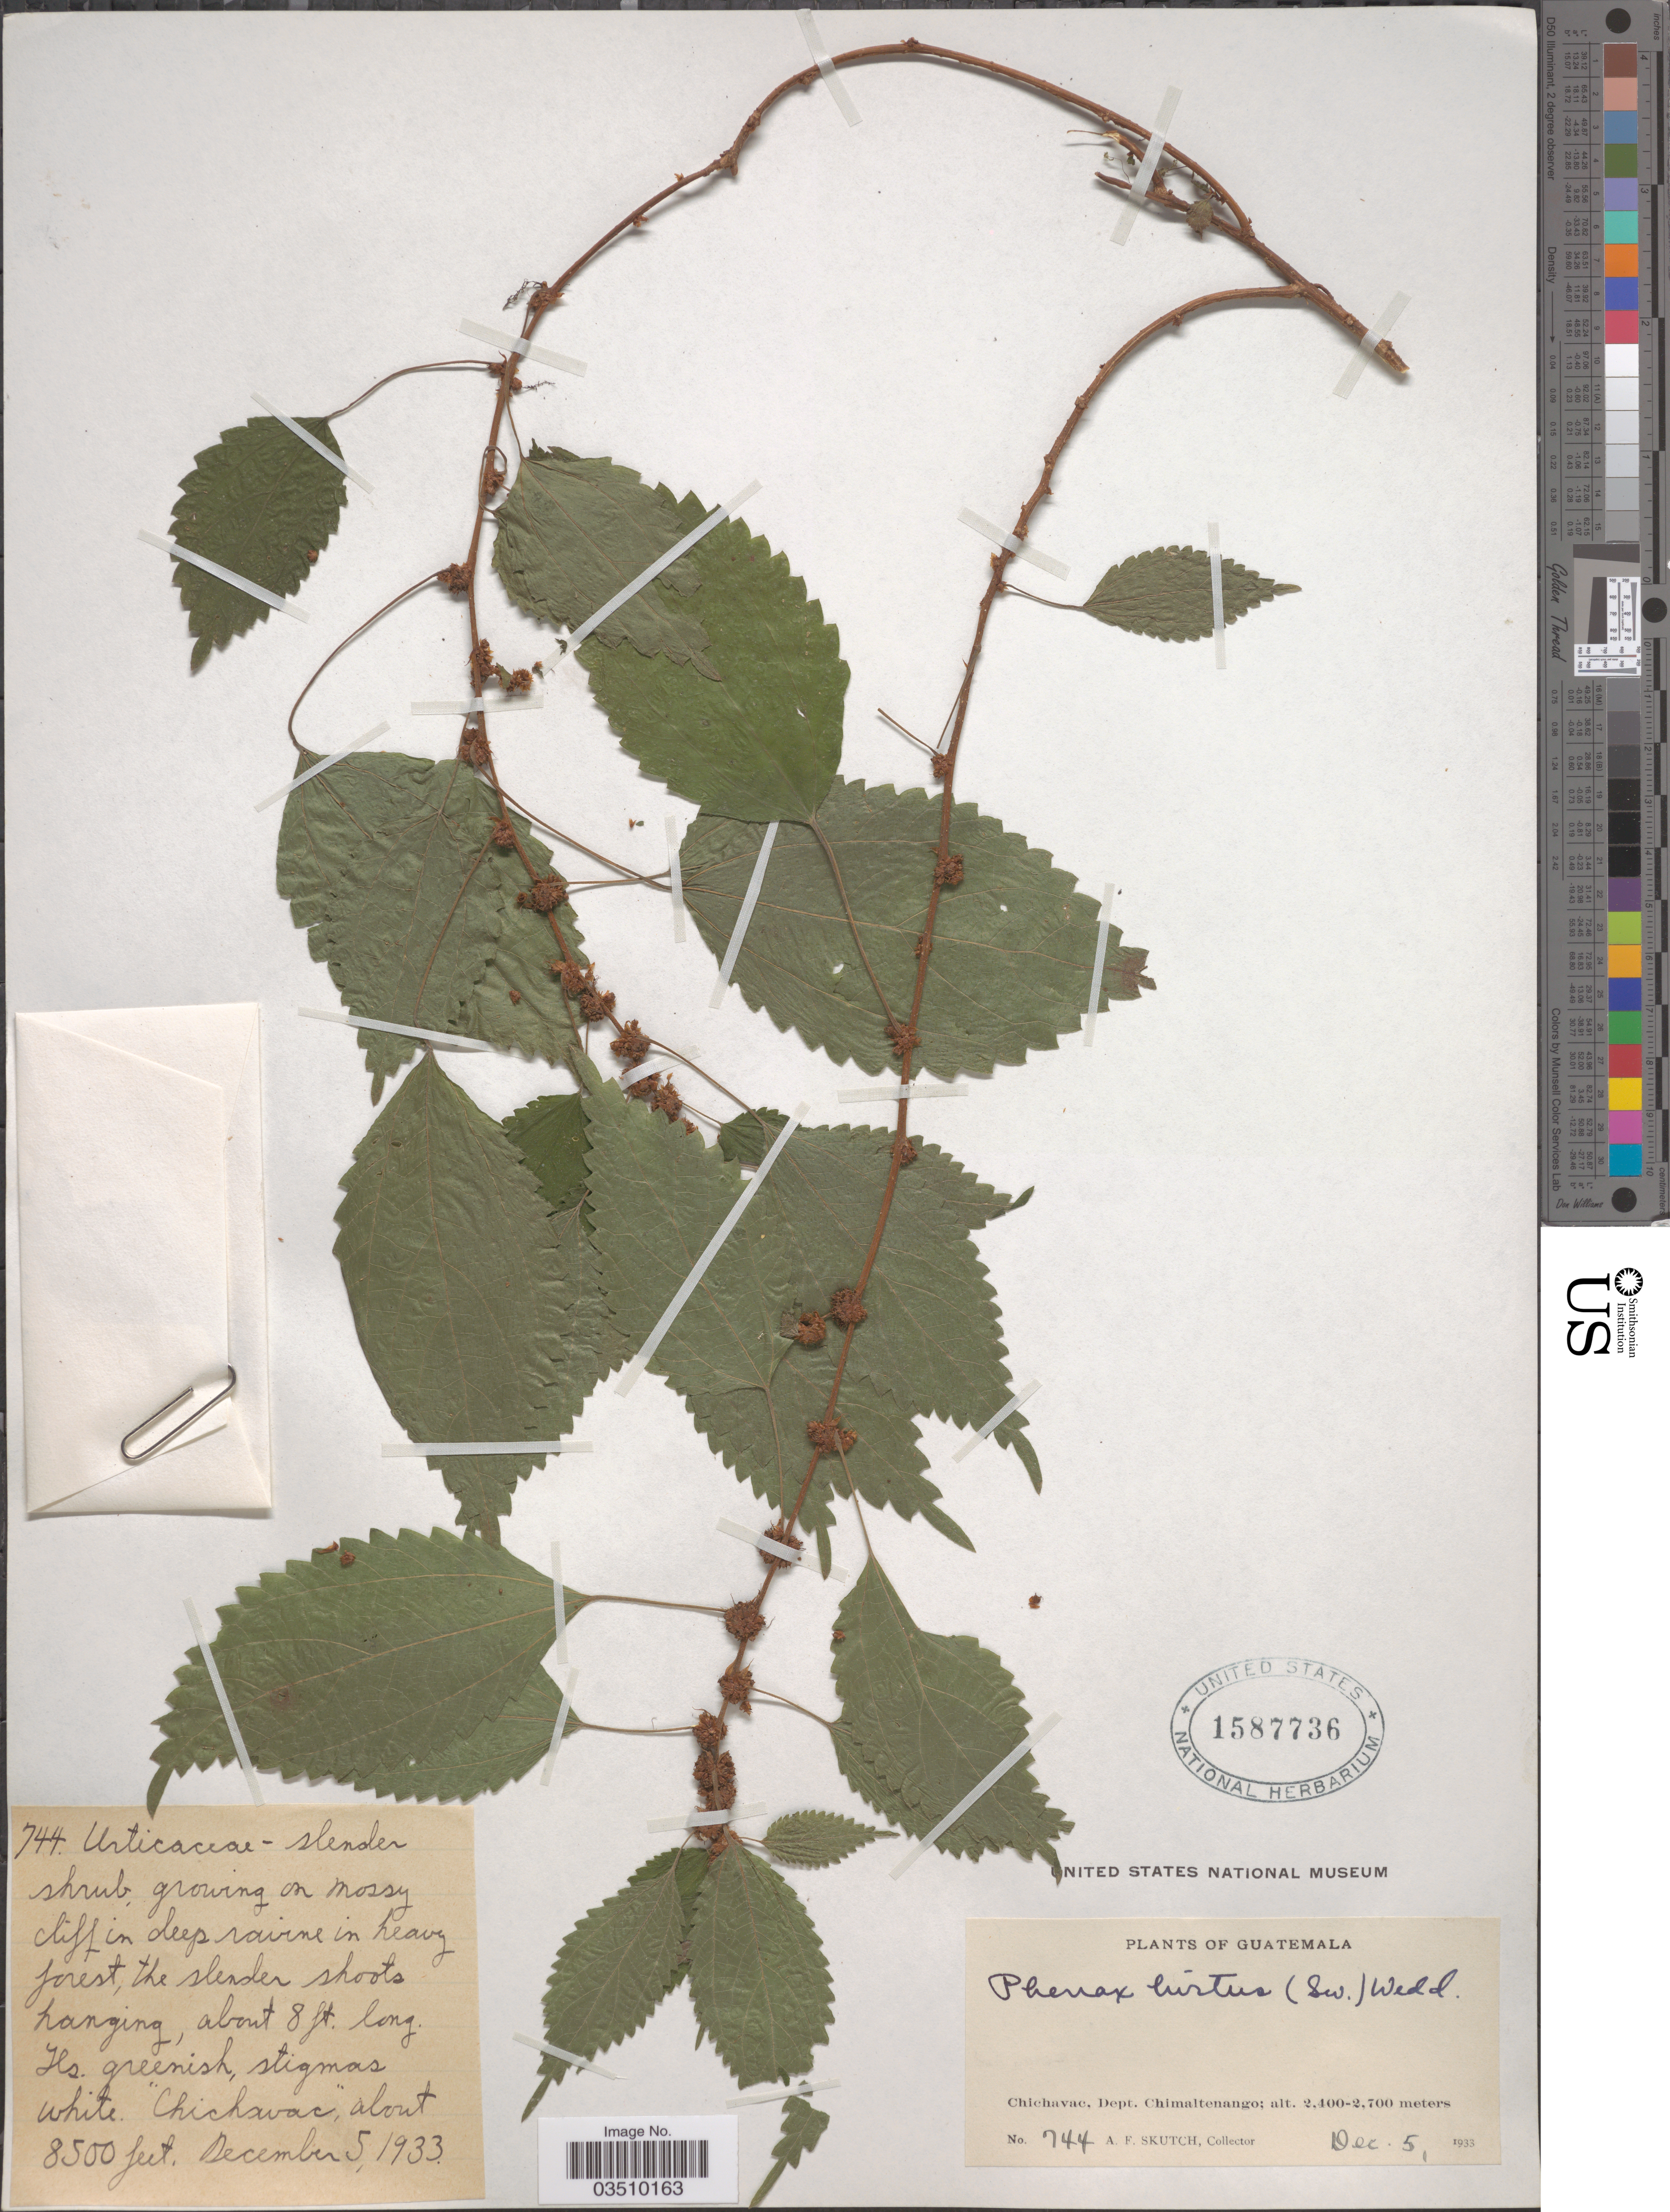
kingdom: Plantae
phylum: Tracheophyta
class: Magnoliopsida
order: Rosales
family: Urticaceae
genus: Phenax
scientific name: Phenax hirtus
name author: (Sw.) Wedd.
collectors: A. F. Skutch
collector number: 744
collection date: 1933-12-05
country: Guatemala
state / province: Chimaltenango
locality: Chichavac, Dept. Chimaltenango.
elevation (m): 2591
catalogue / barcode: US 1587736